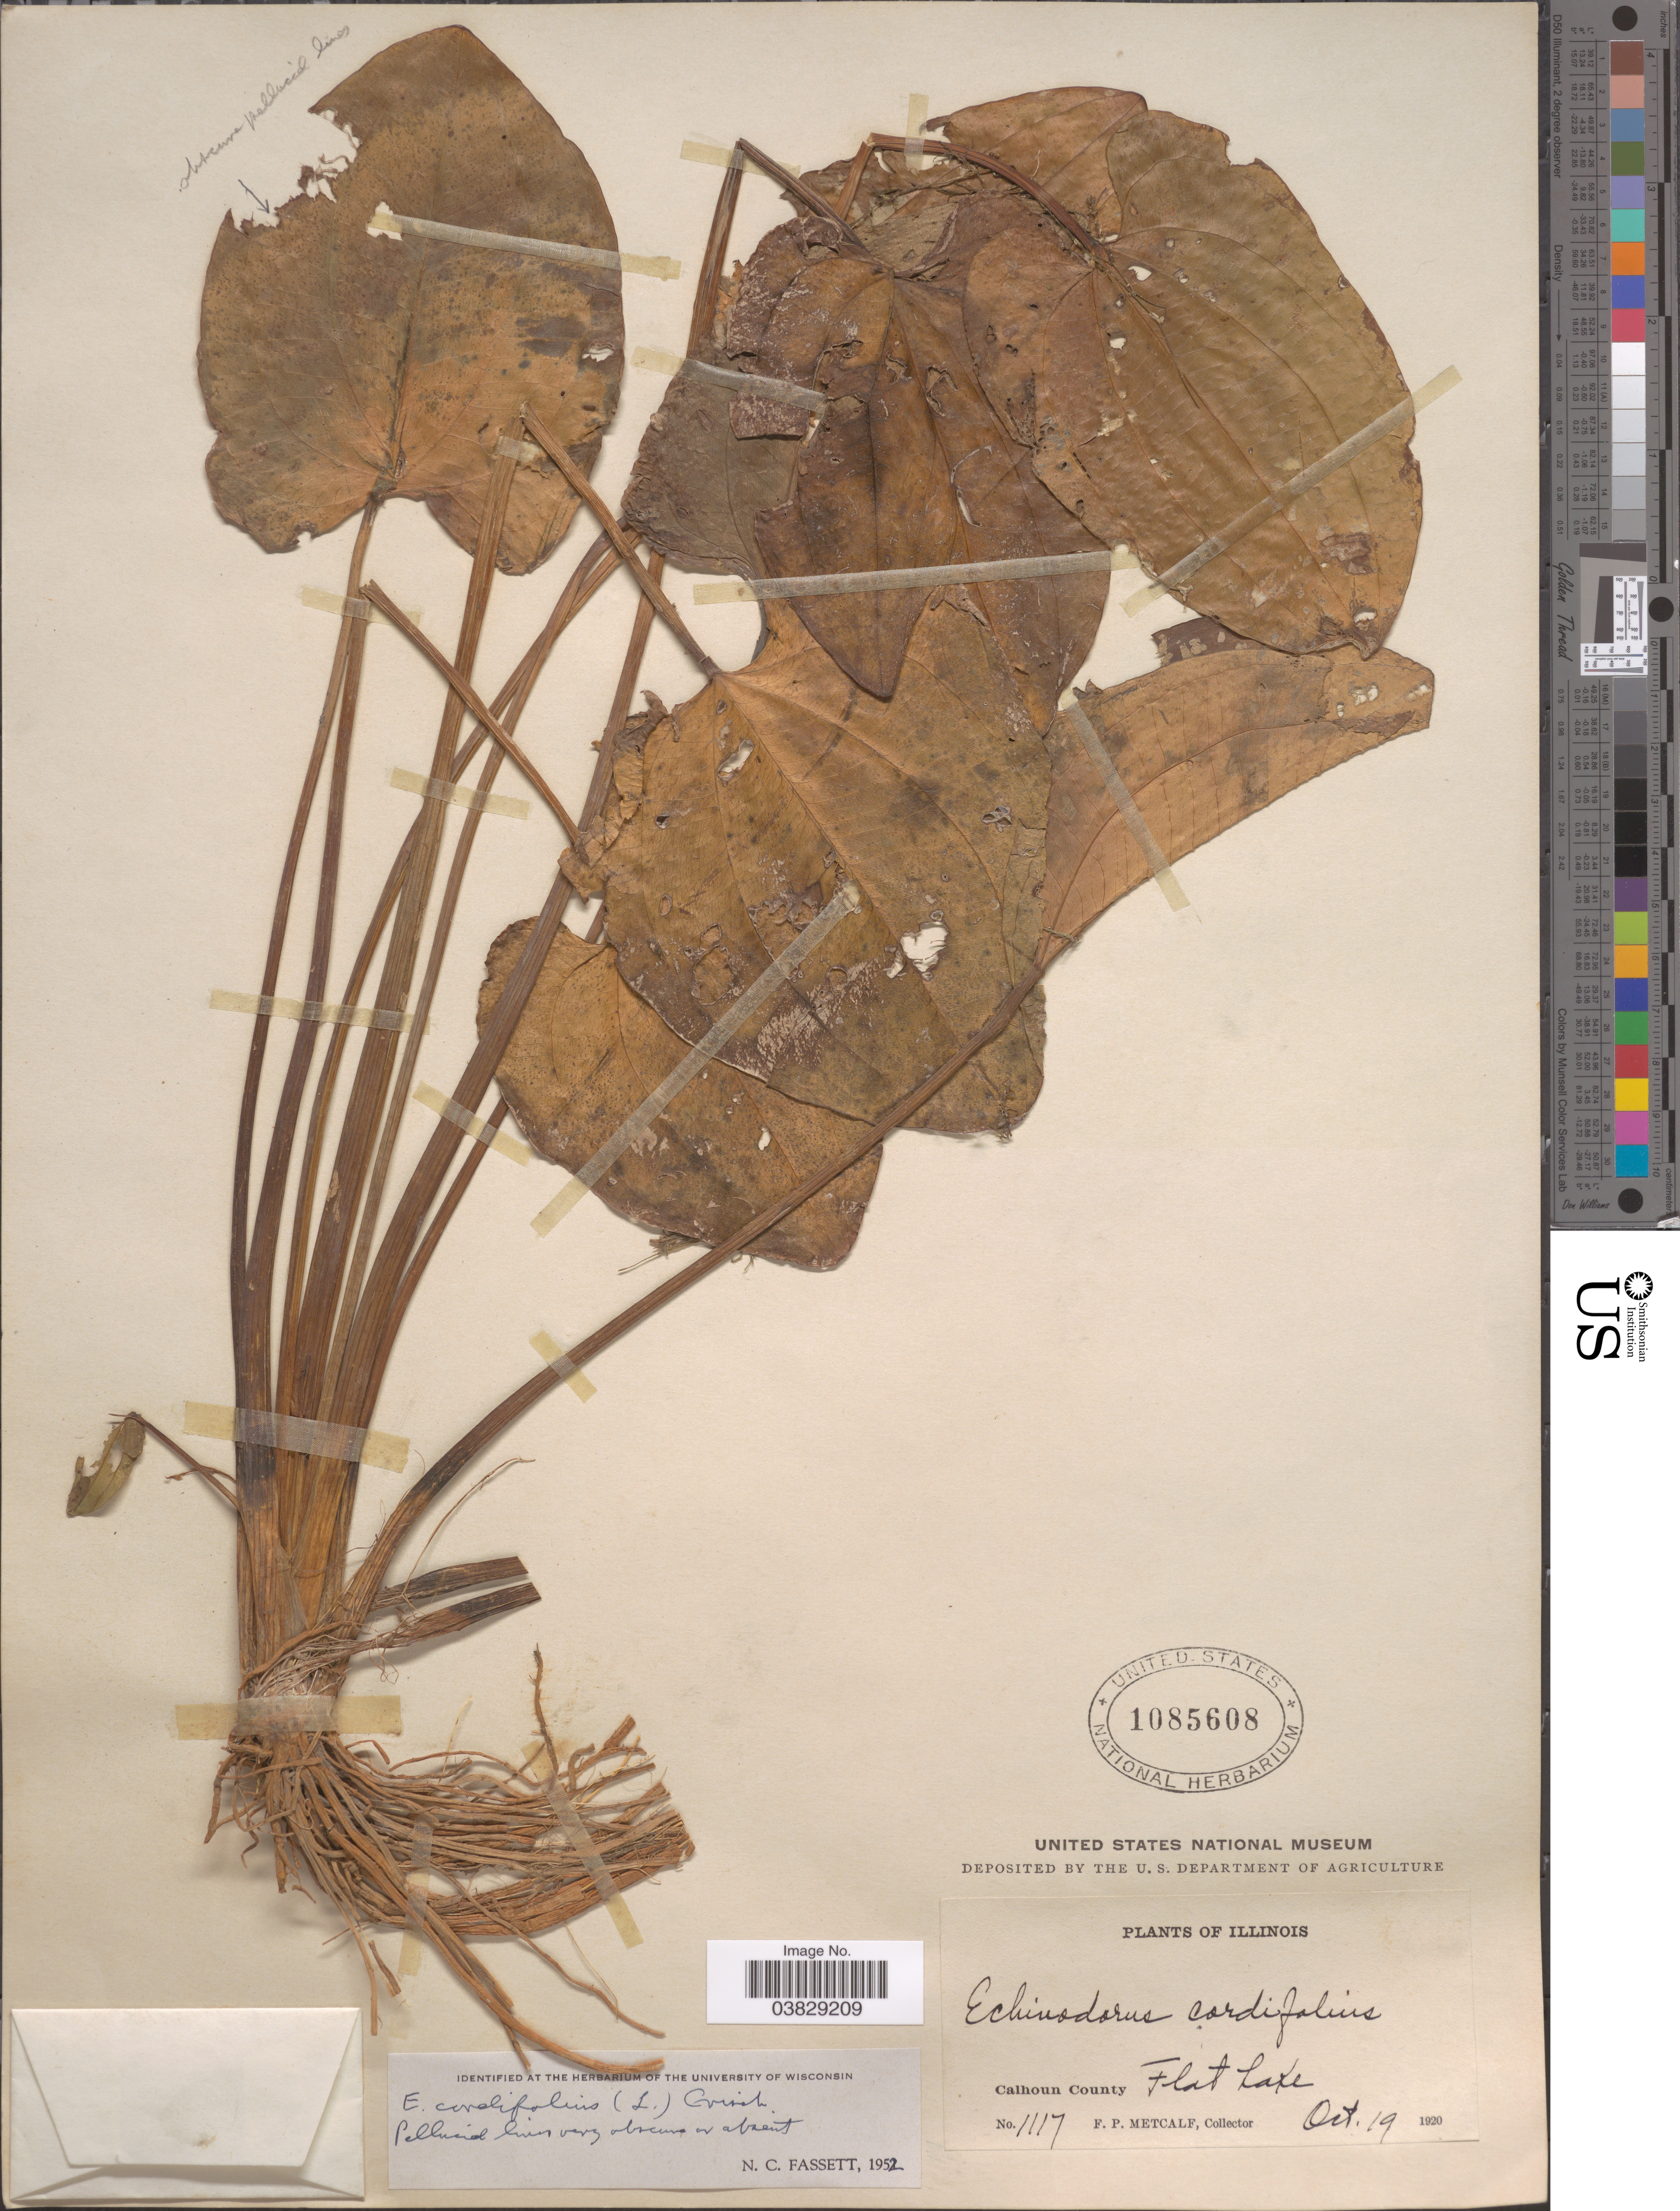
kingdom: Plantae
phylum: Tracheophyta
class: Liliopsida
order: Alismatales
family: Alismataceae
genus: Echinodorus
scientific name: Echinodorus cordifolius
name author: (L.) Griseb.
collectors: F. Metcalf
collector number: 1117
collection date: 1920-10-19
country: United States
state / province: Illinois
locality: Calhoun County, Flat Lake.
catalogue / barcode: US 1085608